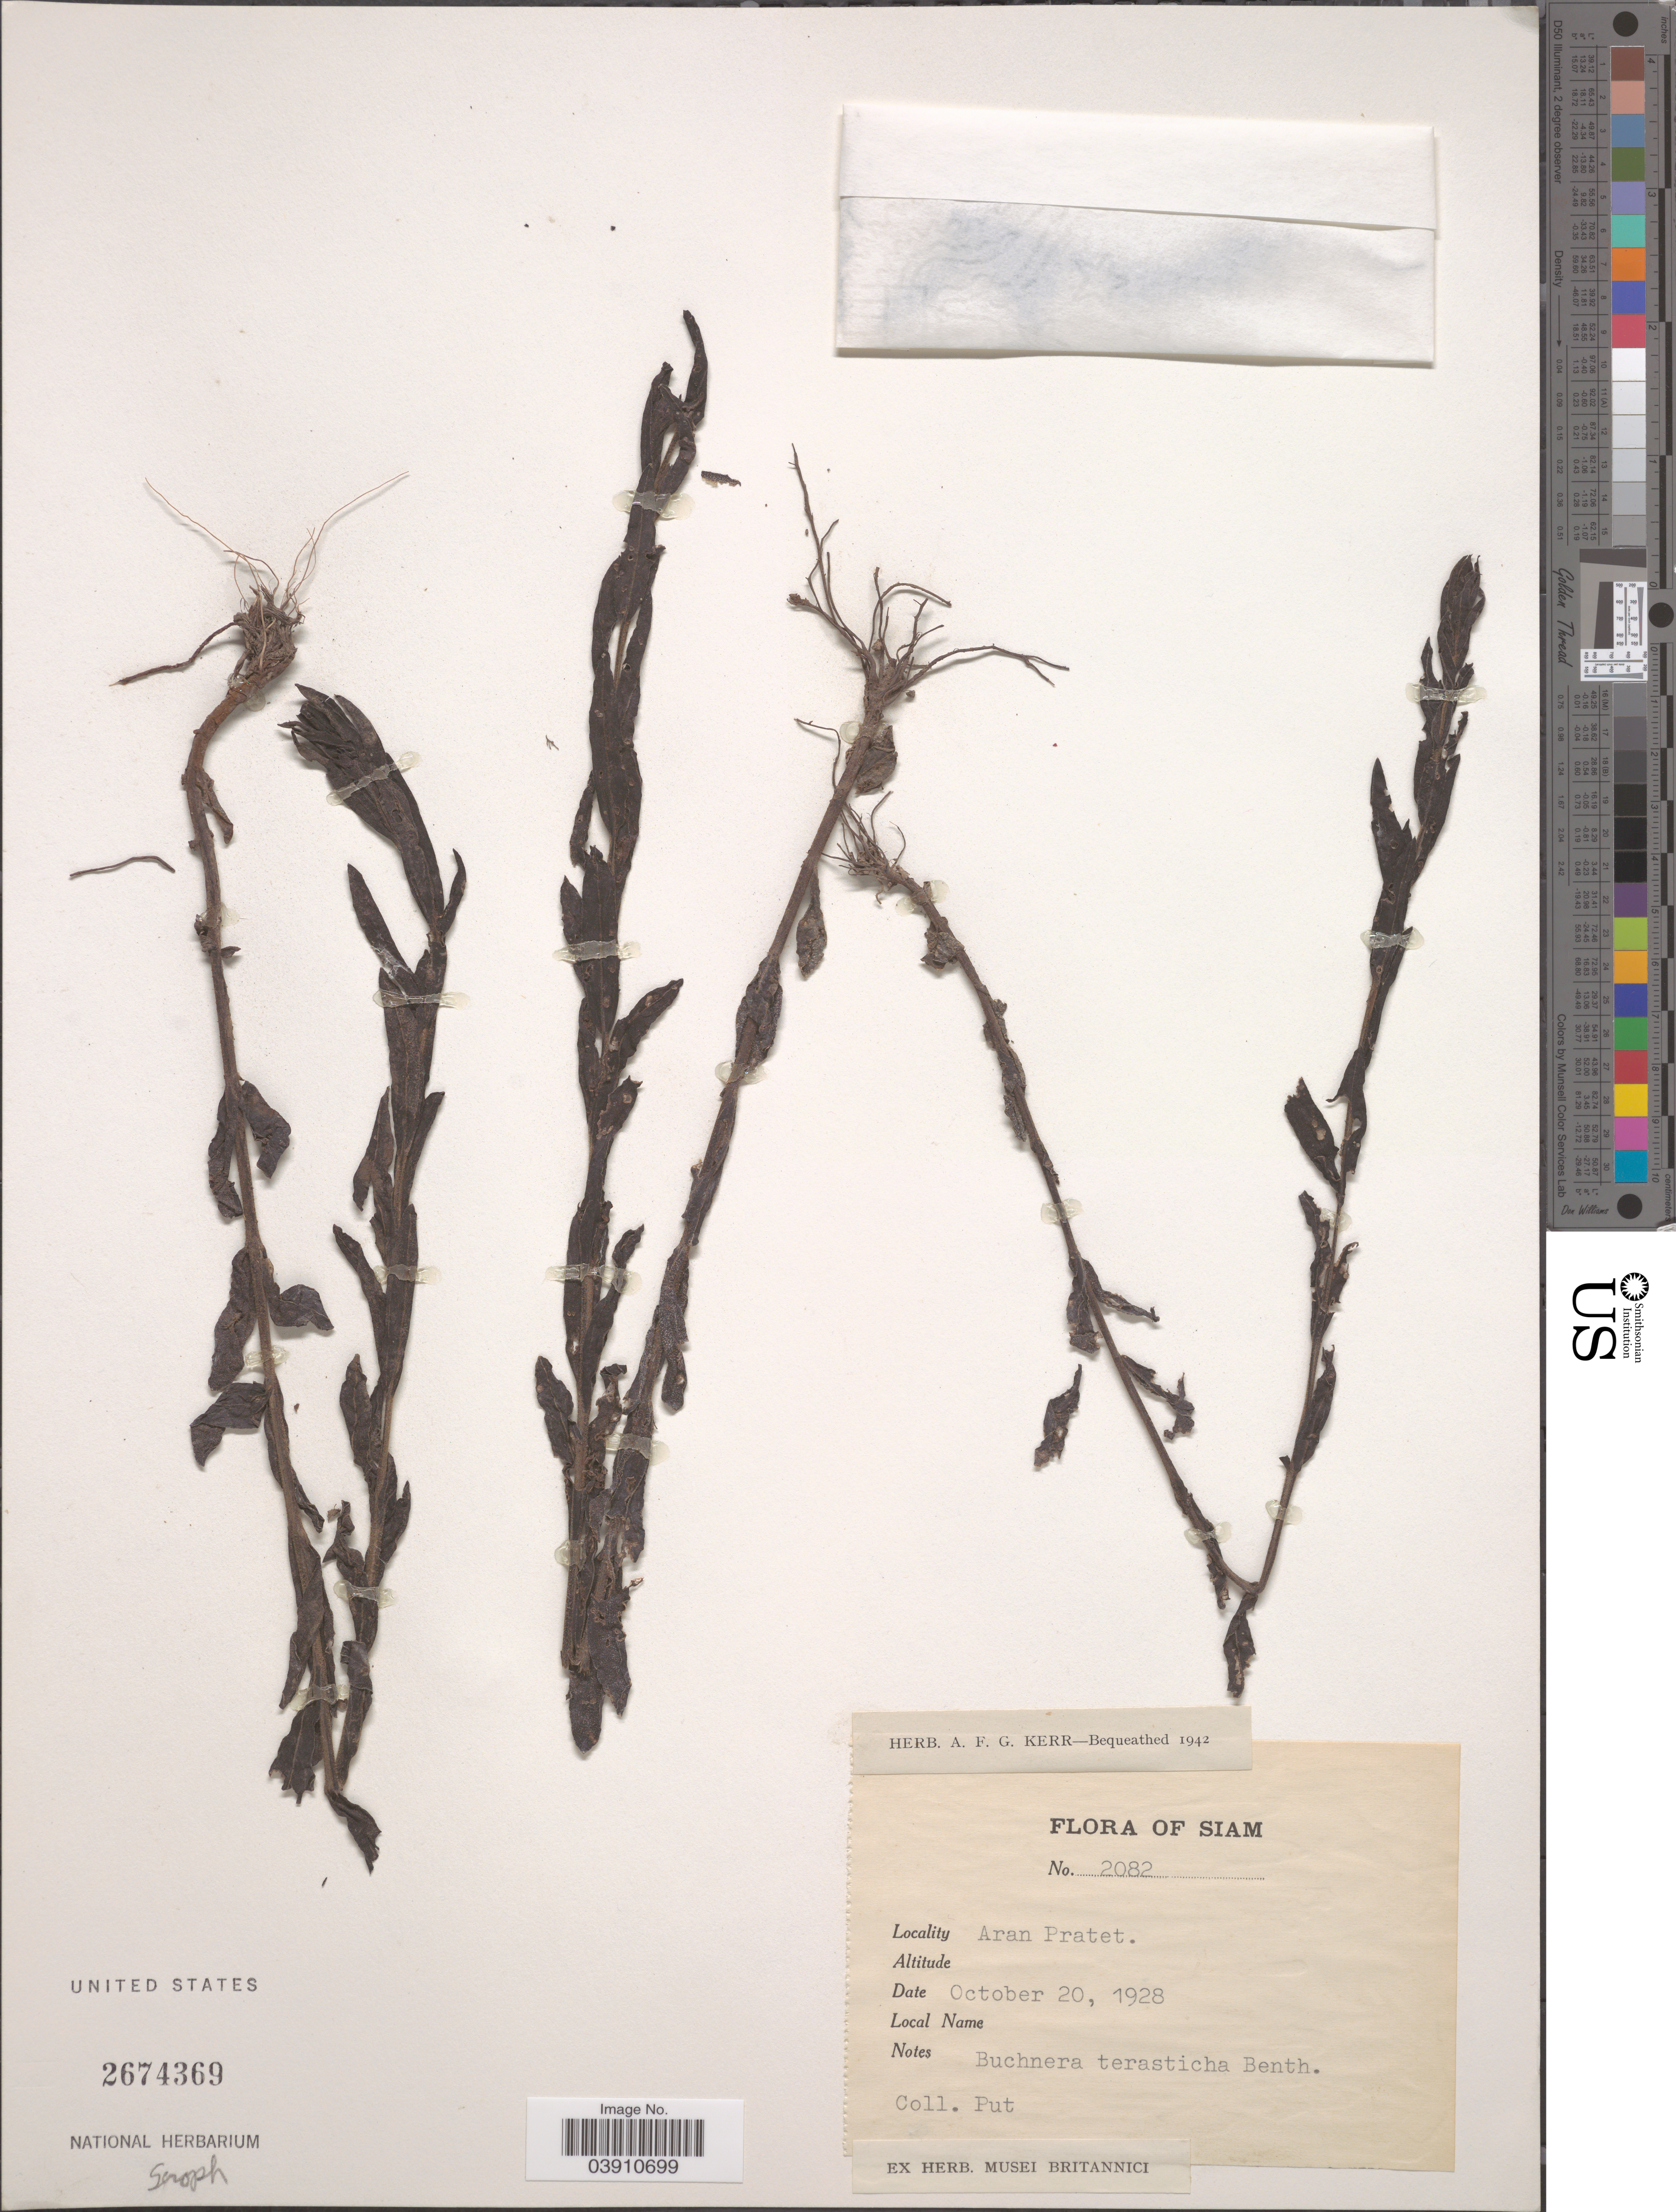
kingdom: Plantae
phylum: Tracheophyta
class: Magnoliopsida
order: Lamiales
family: Orobanchaceae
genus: Buchnera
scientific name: Buchnera tetrasticha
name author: Wall. ex Benth.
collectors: -. Put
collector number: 2082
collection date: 1928-10-20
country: Thailand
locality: Siam. Aran Pratet.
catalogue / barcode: US 2674369